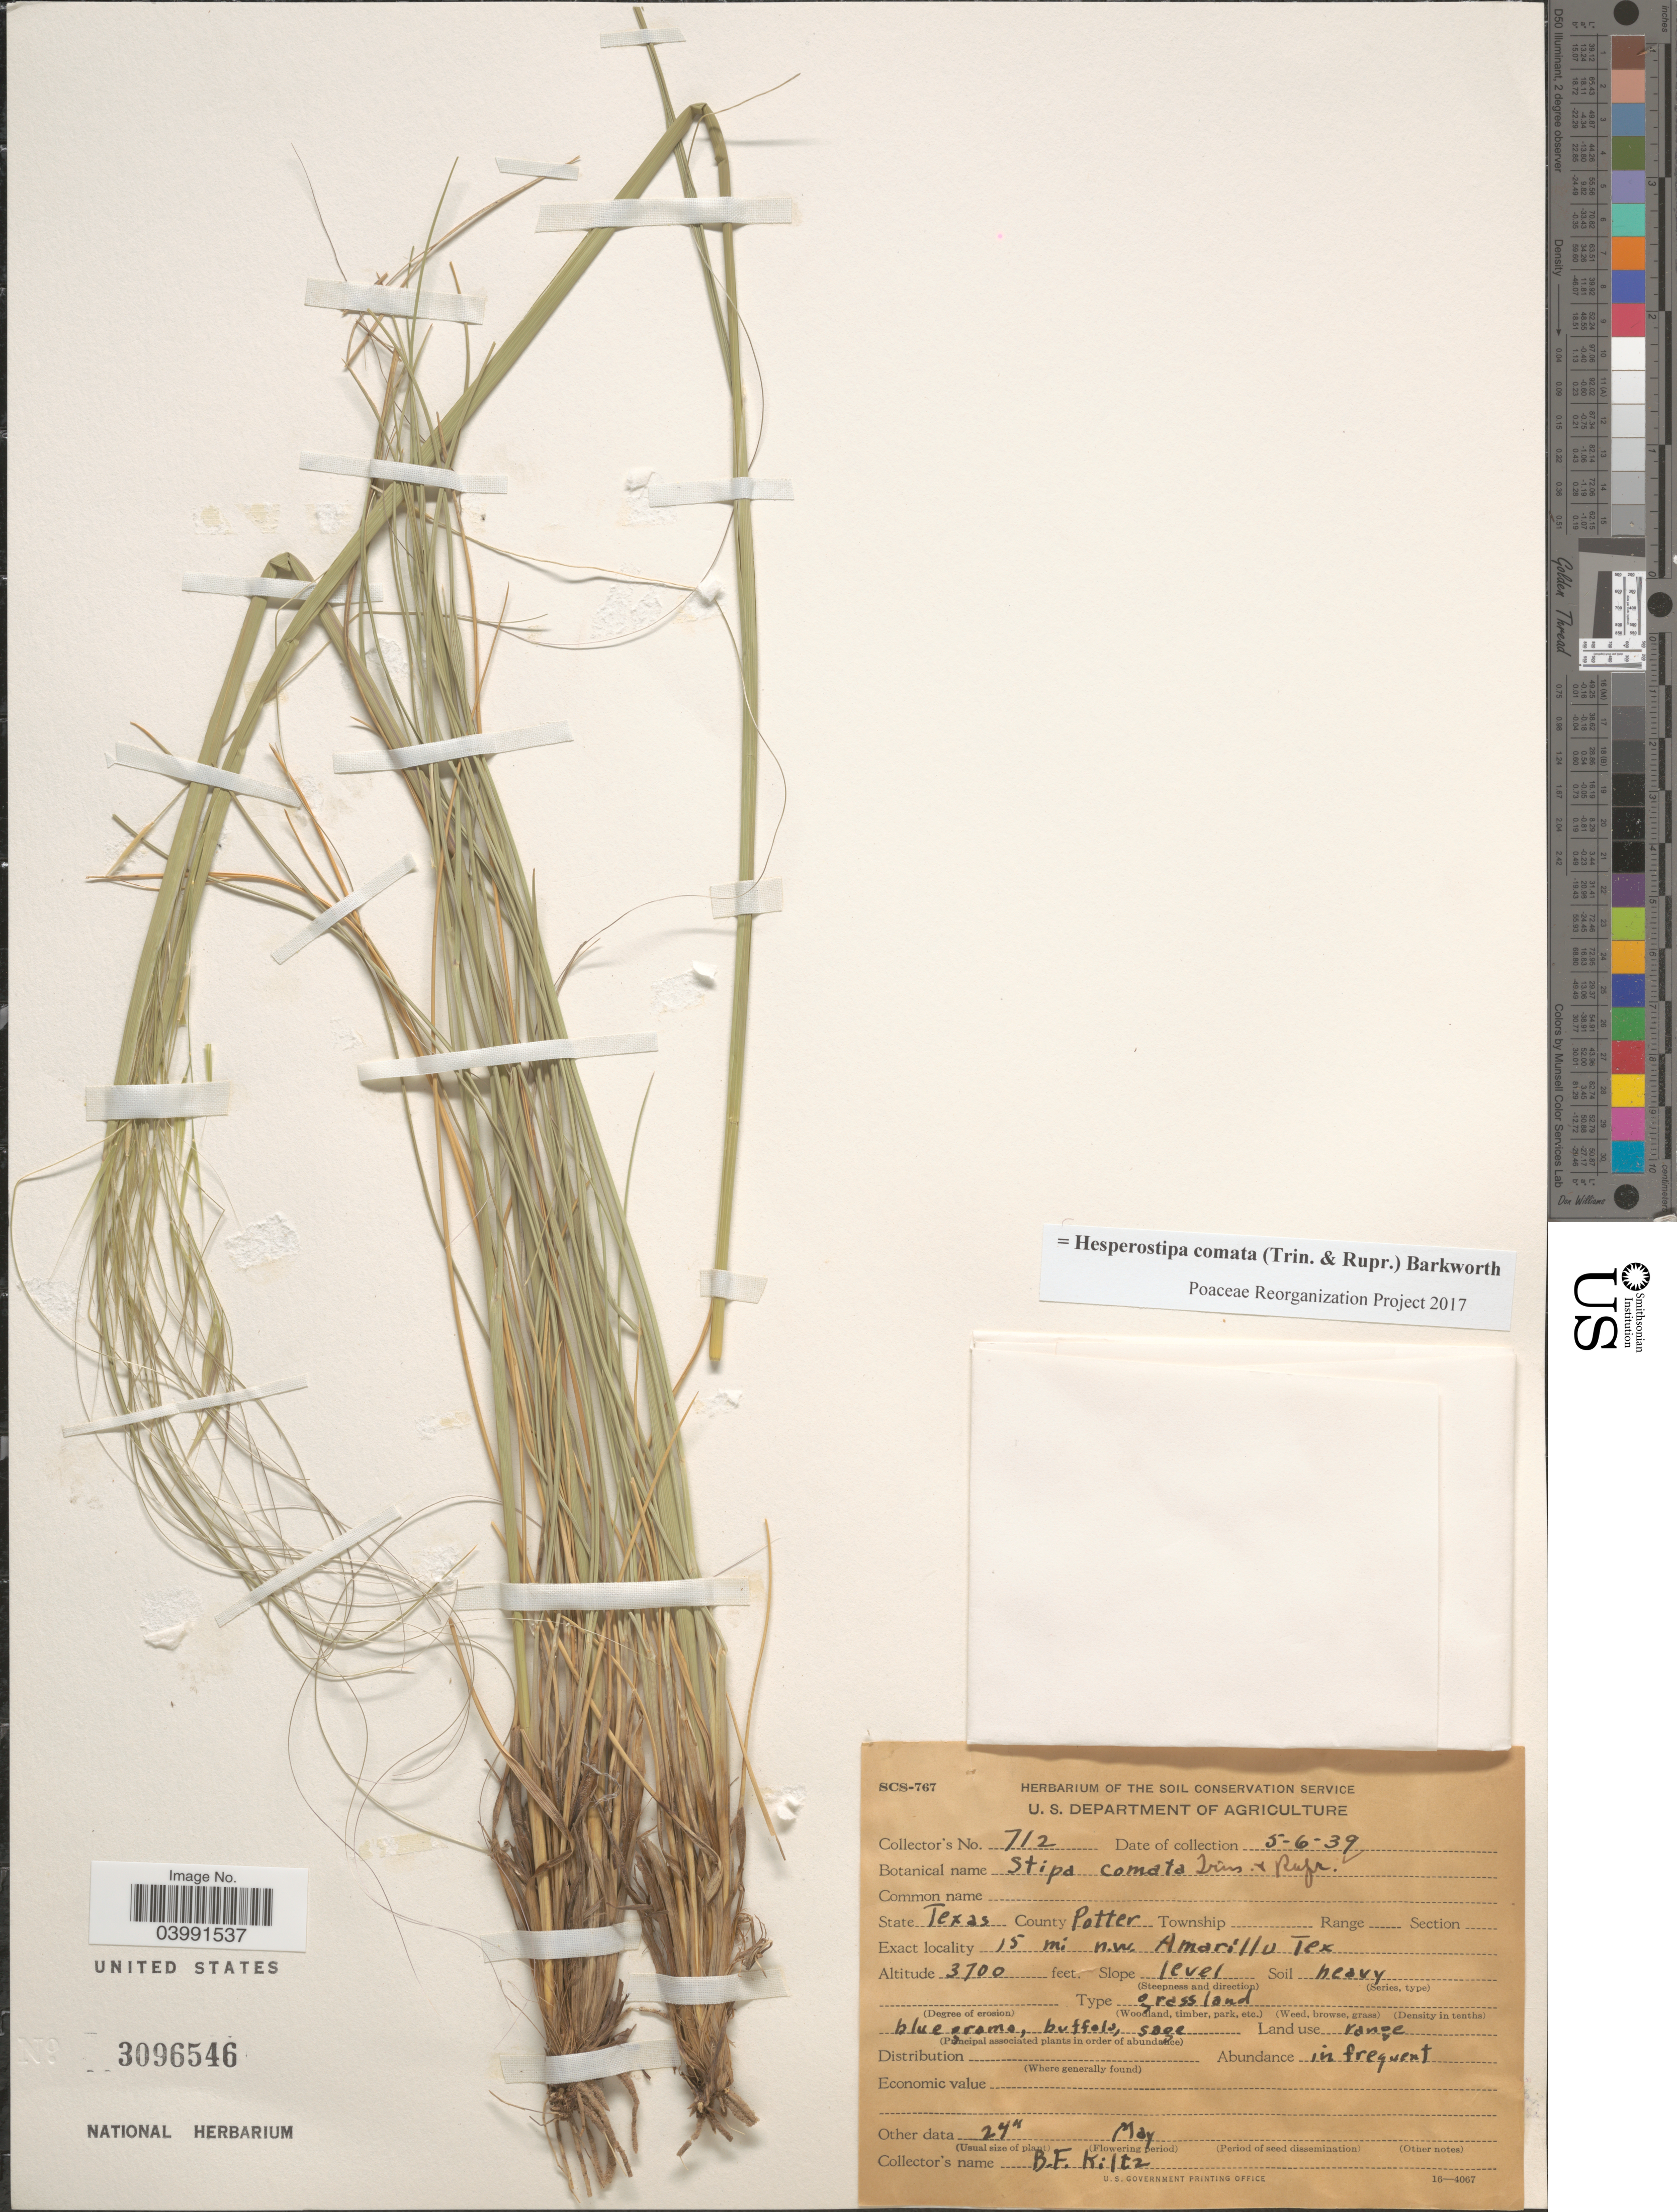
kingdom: Plantae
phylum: Tracheophyta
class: Liliopsida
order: Poales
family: Poaceae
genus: Hesperostipa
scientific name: Hesperostipa comata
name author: (Trin. & Rupr.) Barkworth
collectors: B. Kiltz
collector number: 712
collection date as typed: Transcribed d/m/y: 6/5/39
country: United States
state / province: Texas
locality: County Potter. 15 mi n.w. Amarillo.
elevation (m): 1128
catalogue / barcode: US 3096546